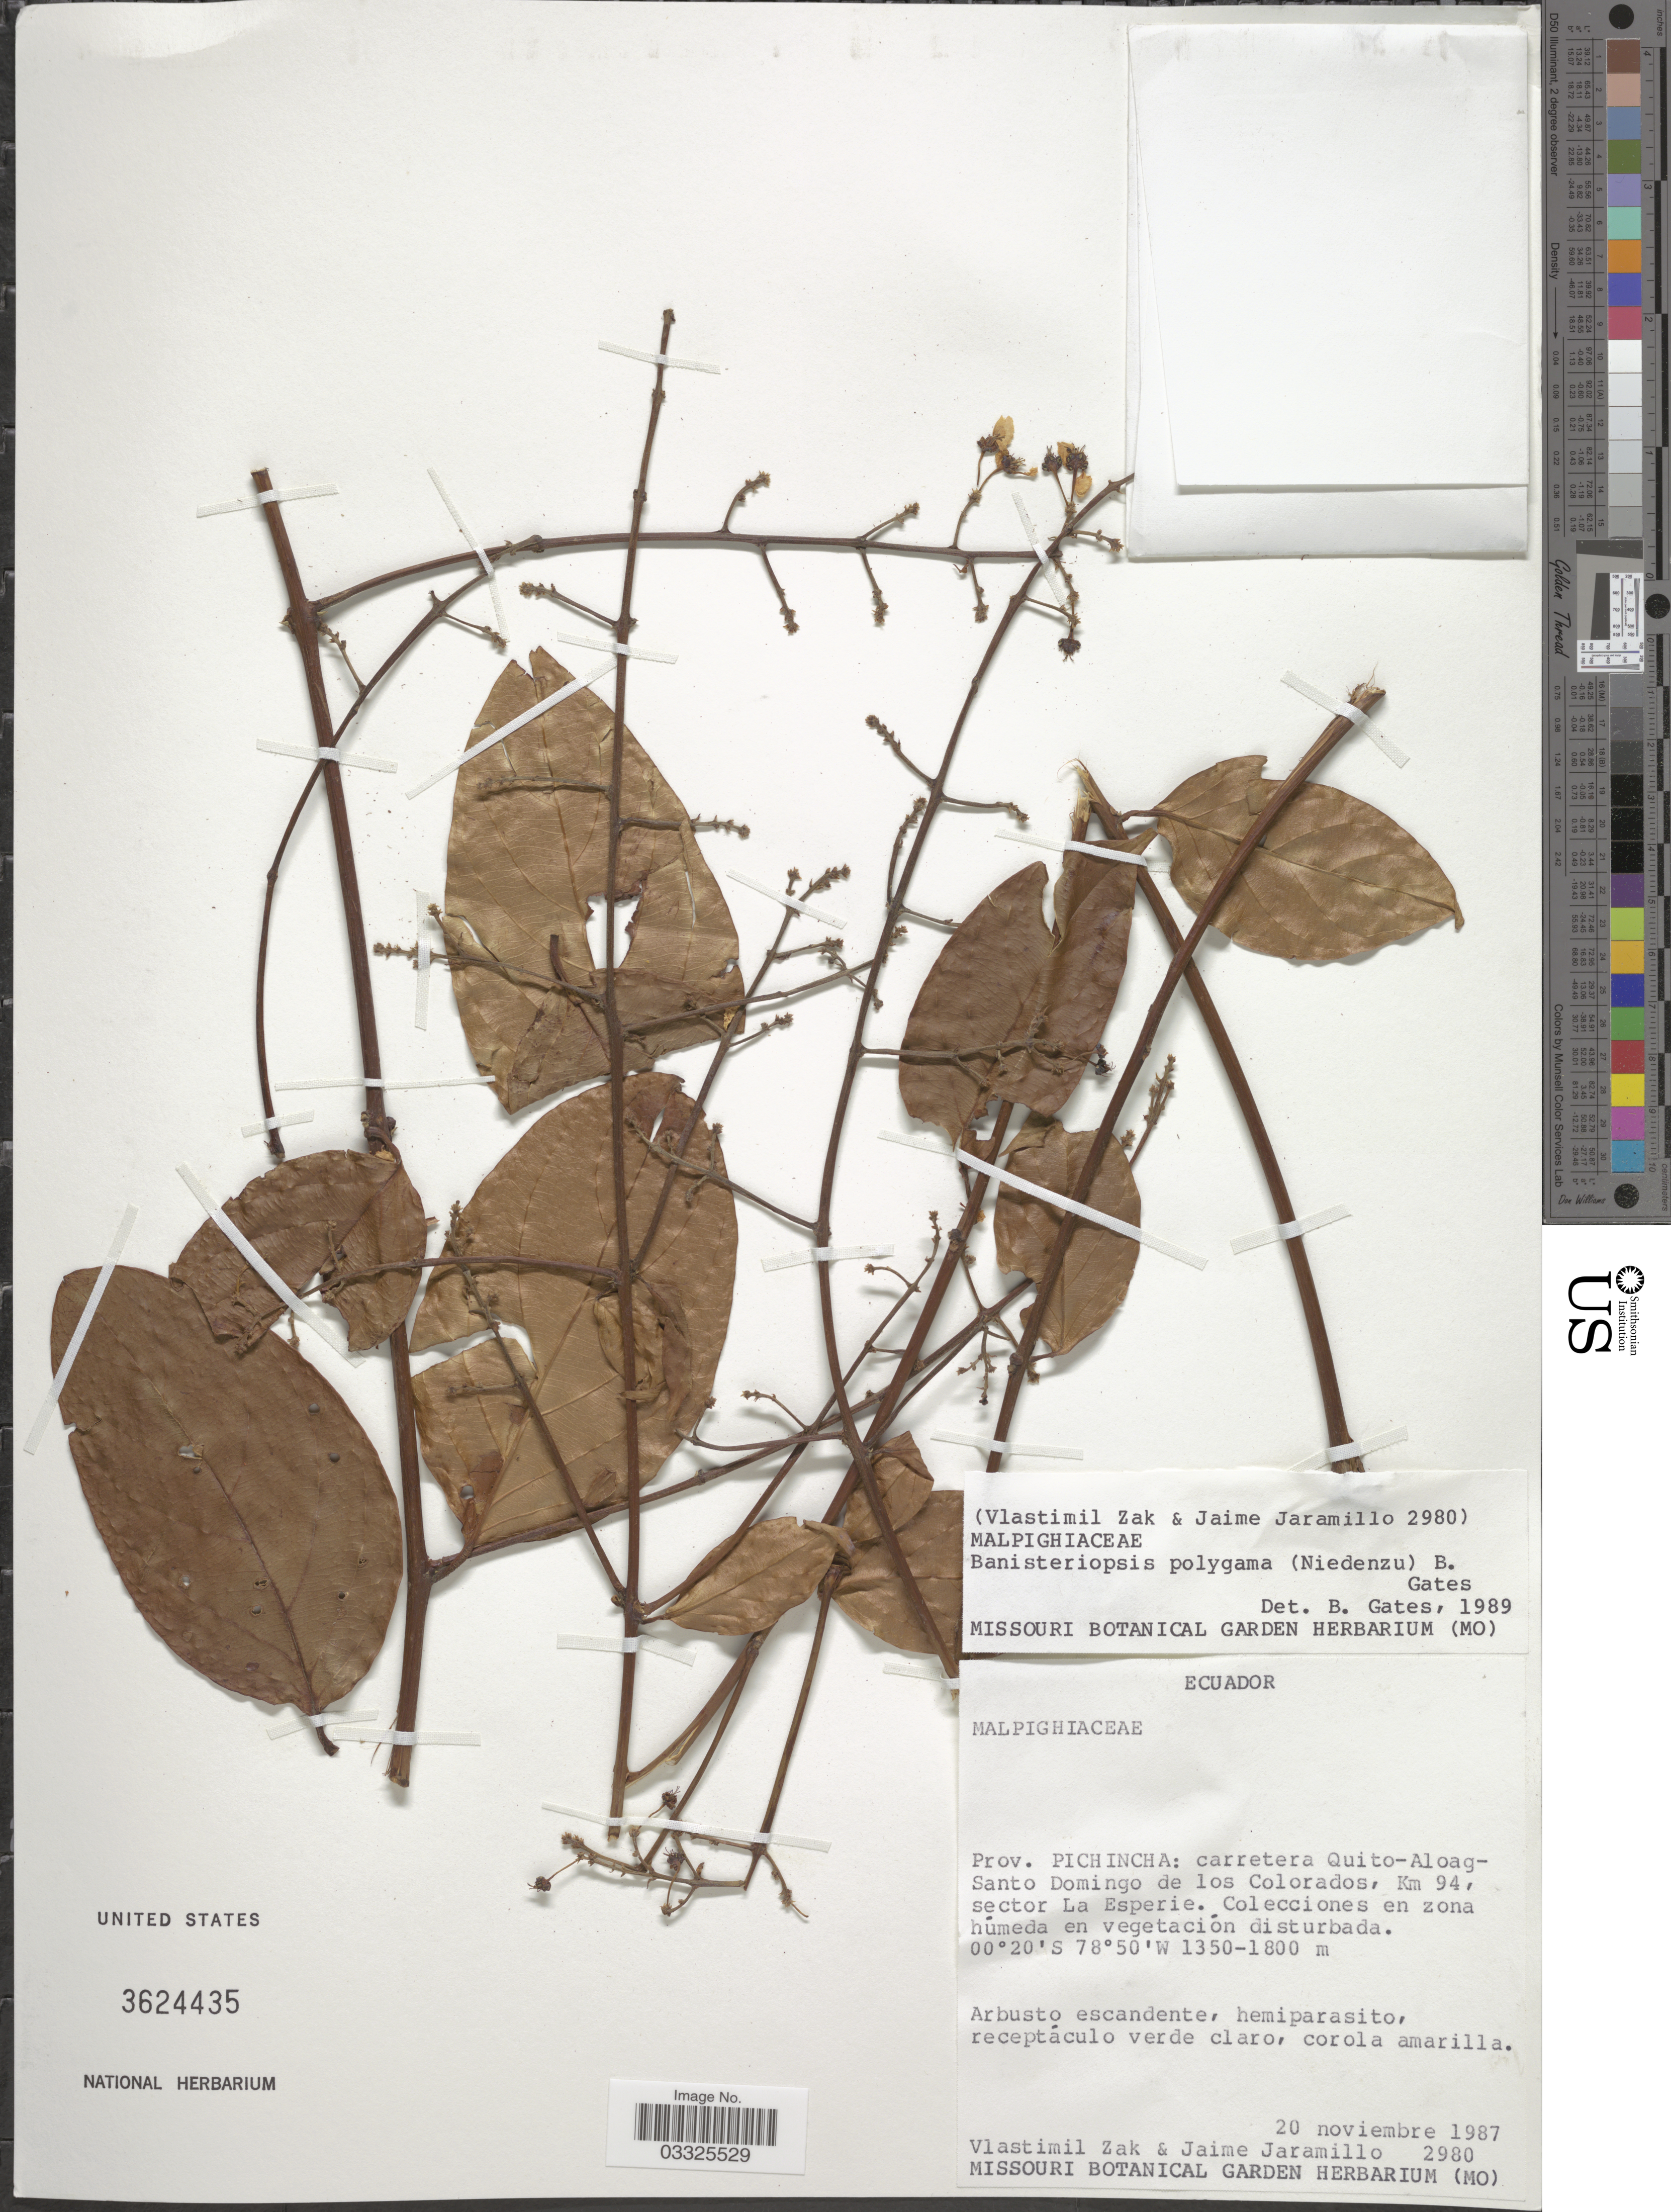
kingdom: Plantae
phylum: Tracheophyta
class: Magnoliopsida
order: Malpighiales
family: Malpighiaceae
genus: Banisteriopsis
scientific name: Banisteriopsis polygama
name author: (Nied.) B. Gates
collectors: V. Zak & J. Jaramillo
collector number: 2980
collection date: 1987-11-20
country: Ecuador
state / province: Pichincha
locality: Carretera Quito-Aloag-Santo Domingo de los Colorados, Km 94, sector La Esperie.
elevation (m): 1350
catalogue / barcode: US 3624435